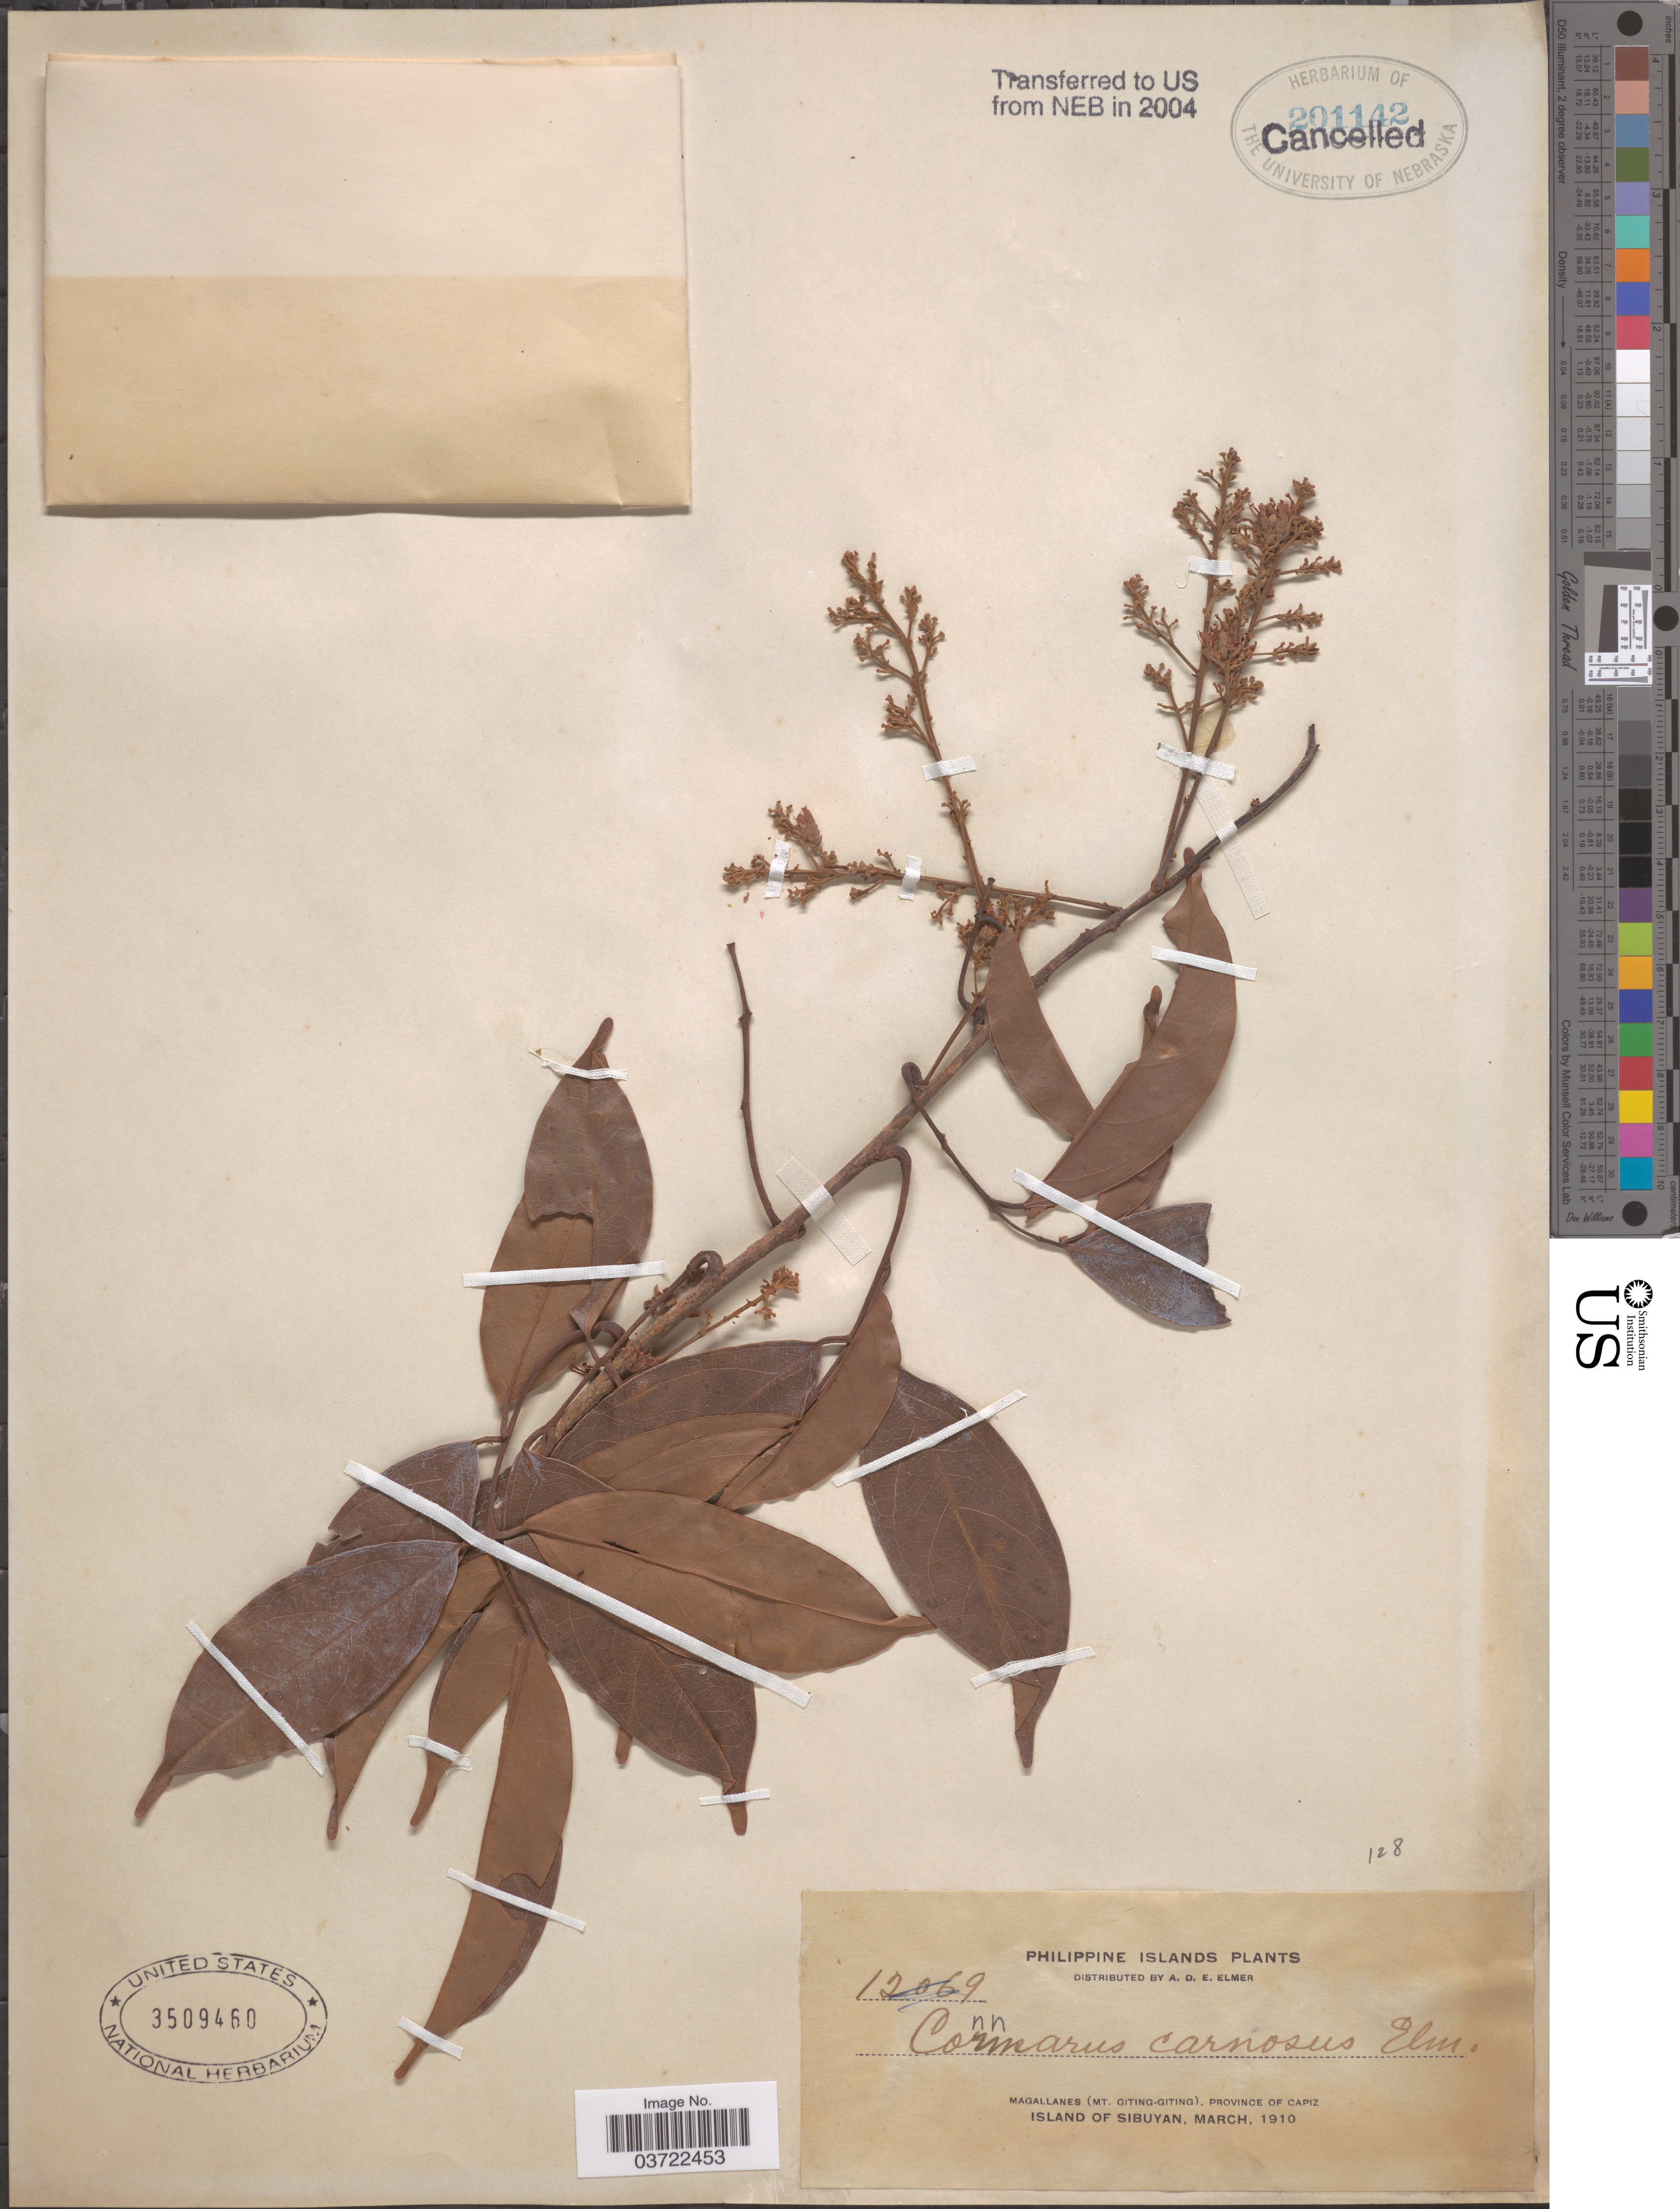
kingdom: Plantae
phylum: Tracheophyta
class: Magnoliopsida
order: Oxalidales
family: Connaraceae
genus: Connarus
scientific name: Connarus carnosus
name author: Elmer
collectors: A. D. E. Elmer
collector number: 12069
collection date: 1910-03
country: Philippines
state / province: Western Visayas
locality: Philippine Islands. Magallanes (Mt. Giting-Giting), Province of Capiz, Island of Sibuyan.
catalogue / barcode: US 3509460